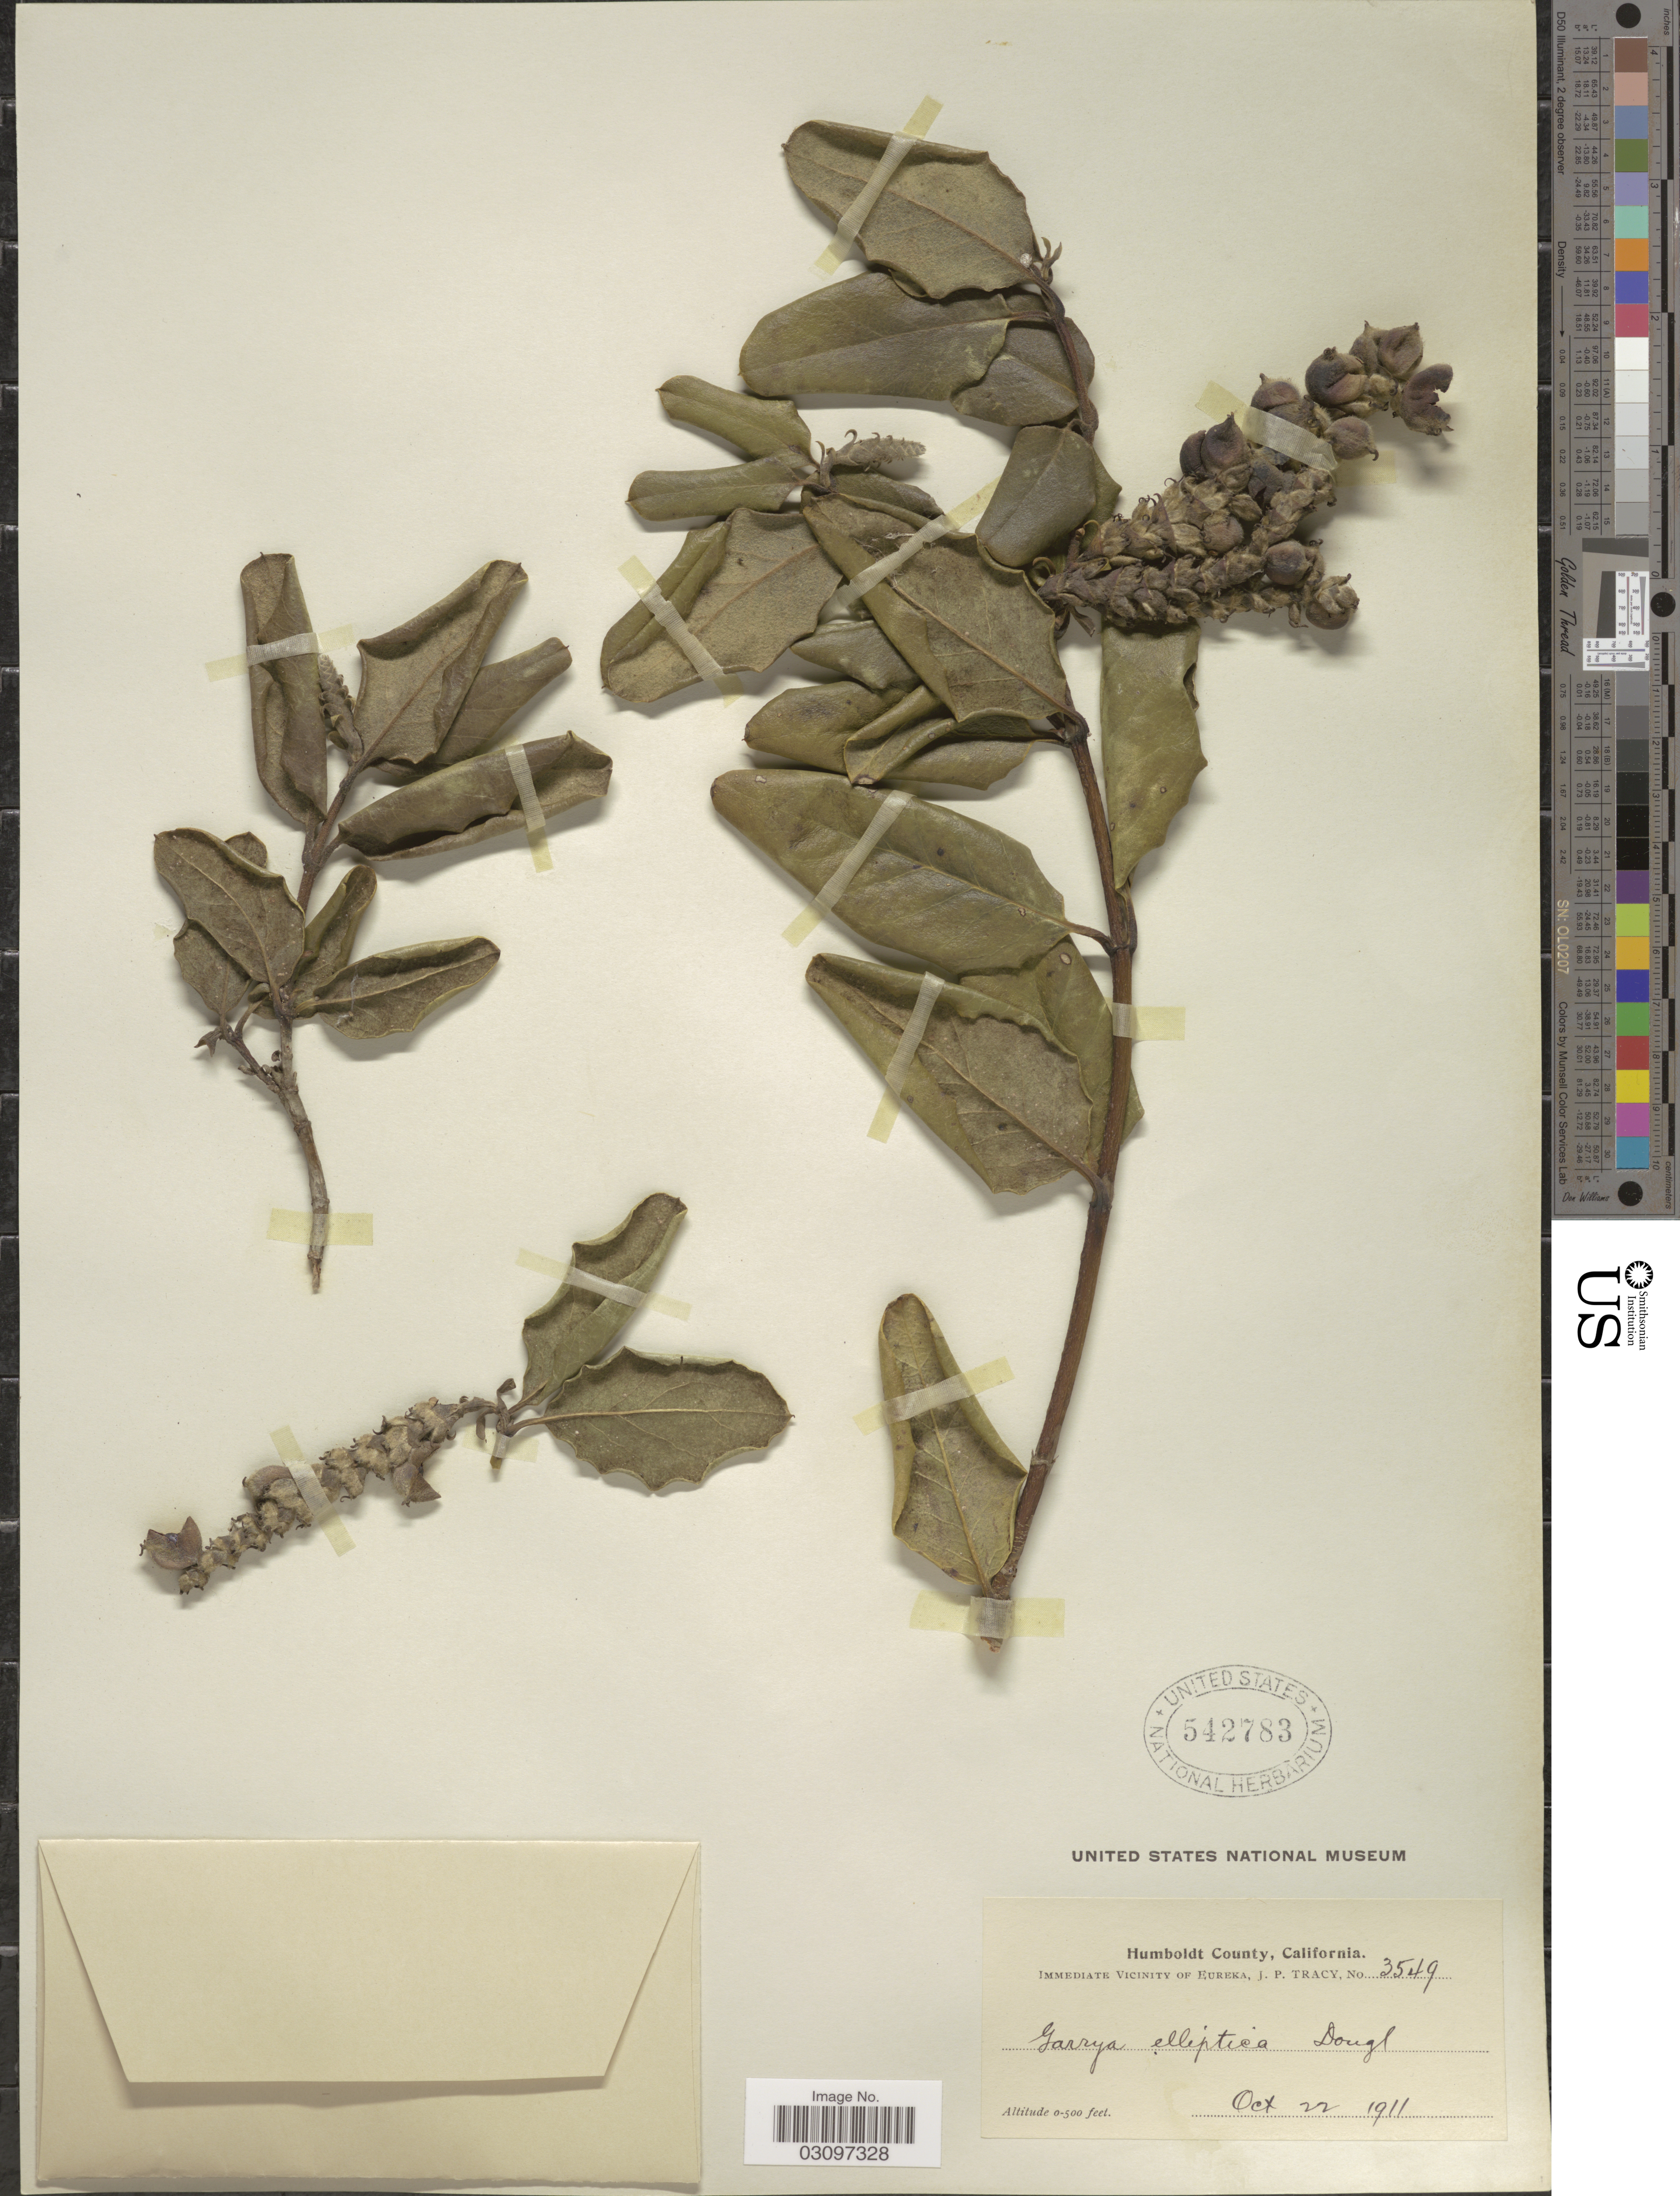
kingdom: Plantae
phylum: Tracheophyta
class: Magnoliopsida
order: Garryales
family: Garryaceae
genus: Garrya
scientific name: Garrya elliptica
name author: Douglas ex Lindl.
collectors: J. Tracy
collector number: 3549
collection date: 1911-10-22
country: United States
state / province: California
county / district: Humboldt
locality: Humboldt County. Immediate Vicinity of Eureka.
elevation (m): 0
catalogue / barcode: US 542783